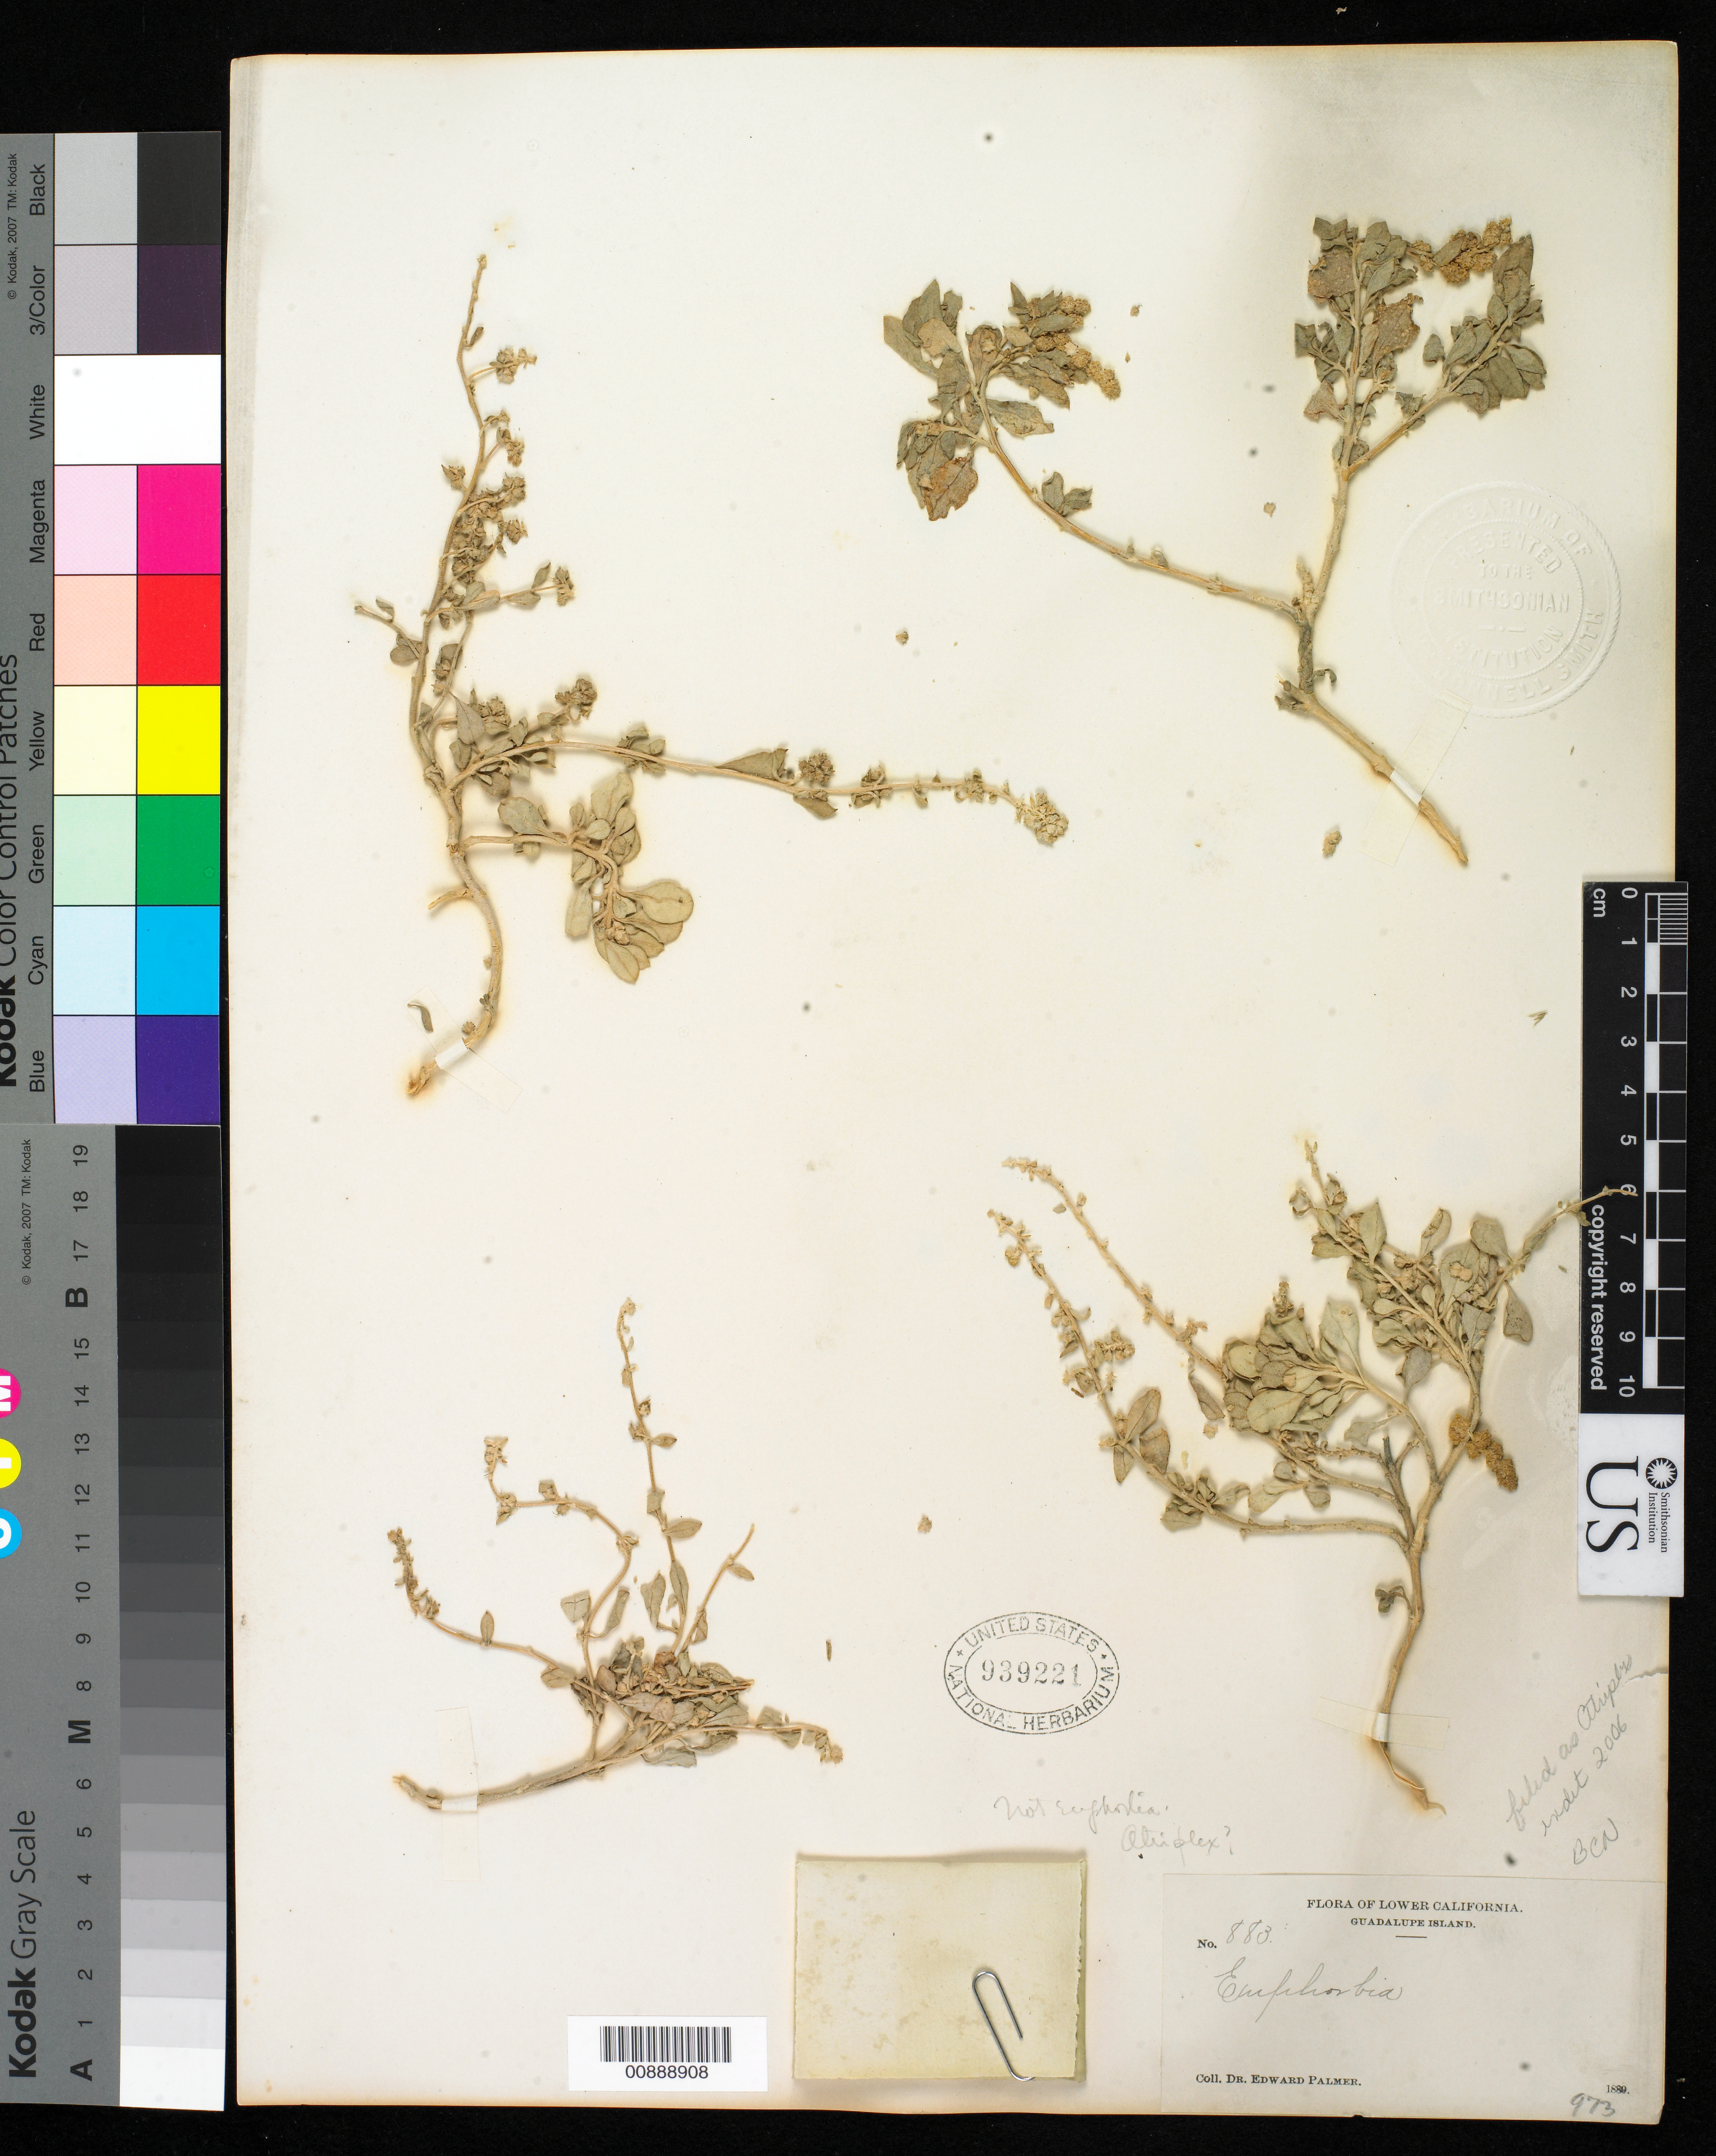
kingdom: Plantae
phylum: Tracheophyta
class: Magnoliopsida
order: Caryophyllales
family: Amaranthaceae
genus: Atriplex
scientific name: Atriplex sp.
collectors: E. Palmer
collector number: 883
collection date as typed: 1889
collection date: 1889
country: Mexico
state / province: Baja California Norte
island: Guadalupe I.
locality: Guadalupe Island, Baja California.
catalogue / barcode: US 939221